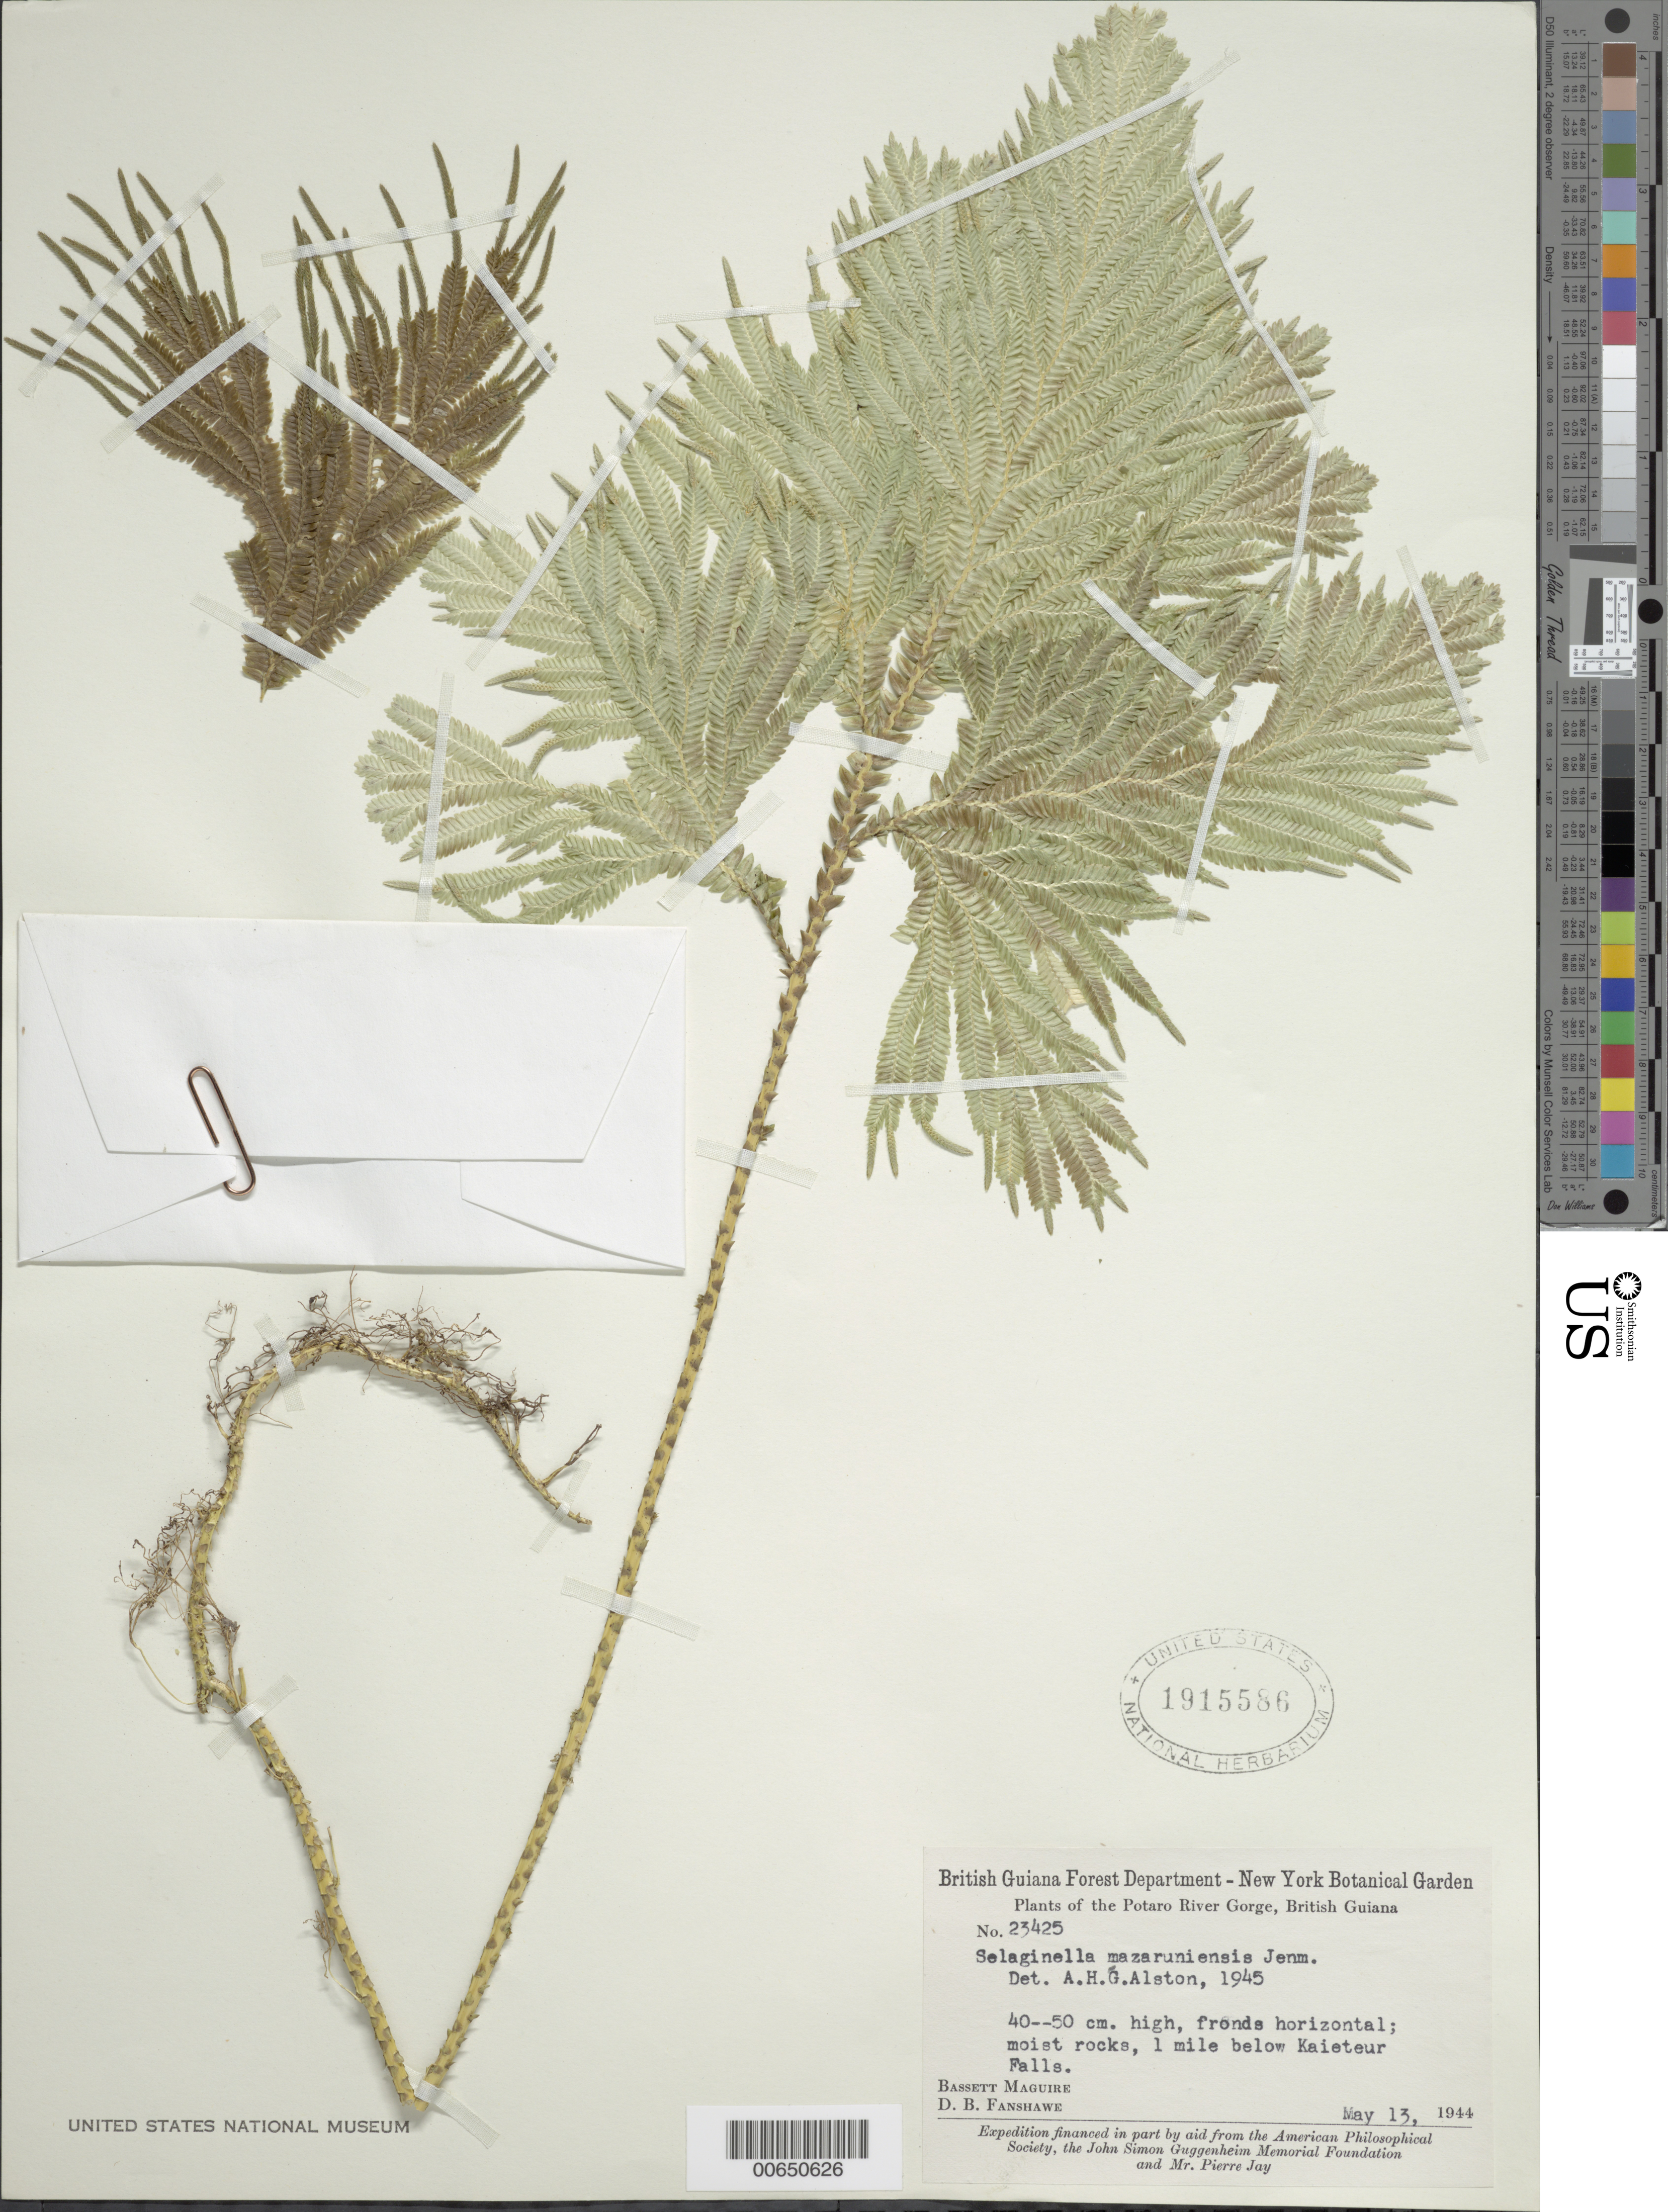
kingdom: Plantae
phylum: Tracheophyta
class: Lycopodiopsida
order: Selaginellales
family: Selaginellaceae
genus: Selaginella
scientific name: Selaginella mazaruniensis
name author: Jenman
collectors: B. Maguire & D. B. Fanshawe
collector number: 23425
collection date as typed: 13-May-44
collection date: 1944-05-13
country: Guyana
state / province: Potaro-Siparuni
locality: Potaro River Gorge, 1 mile below Kaieteur Falls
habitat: Moist rocks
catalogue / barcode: US 1915586